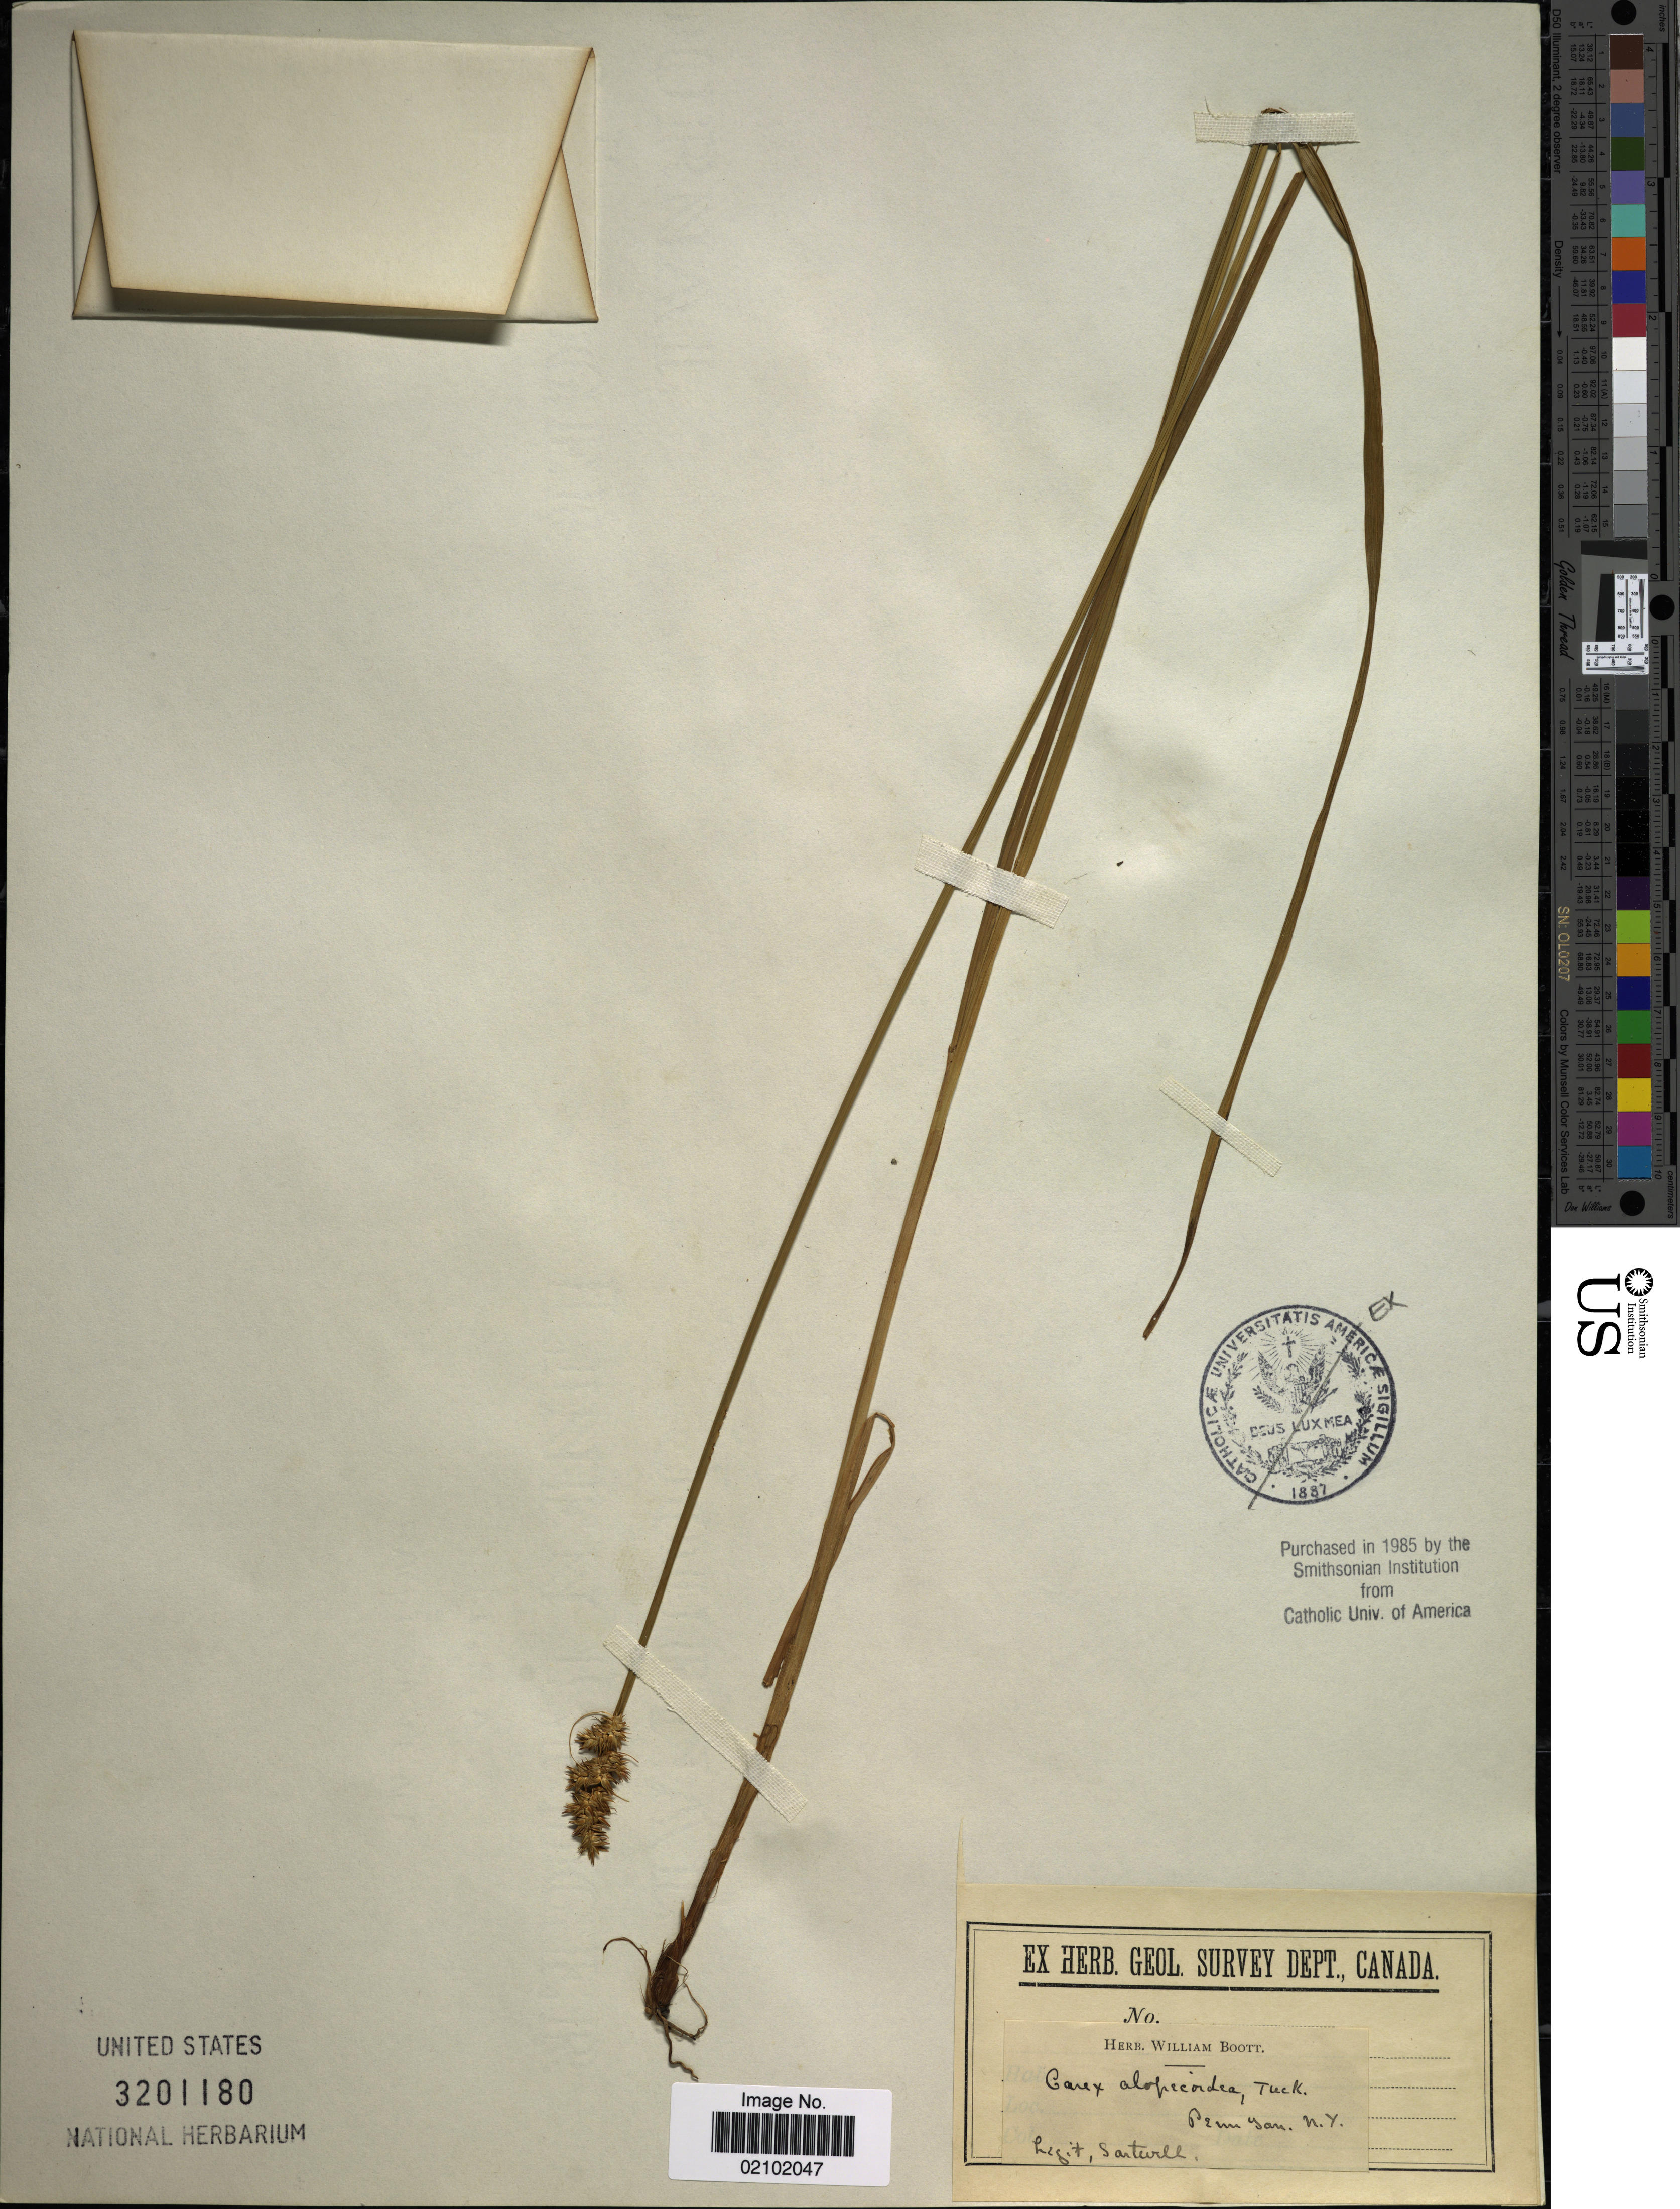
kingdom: Plantae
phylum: Tracheophyta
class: Liliopsida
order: Poales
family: Cyperaceae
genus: Carex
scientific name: Carex alopecoidea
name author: Tuck.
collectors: Sartwell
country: United States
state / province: New York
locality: Penn Yan.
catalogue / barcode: US 3201180